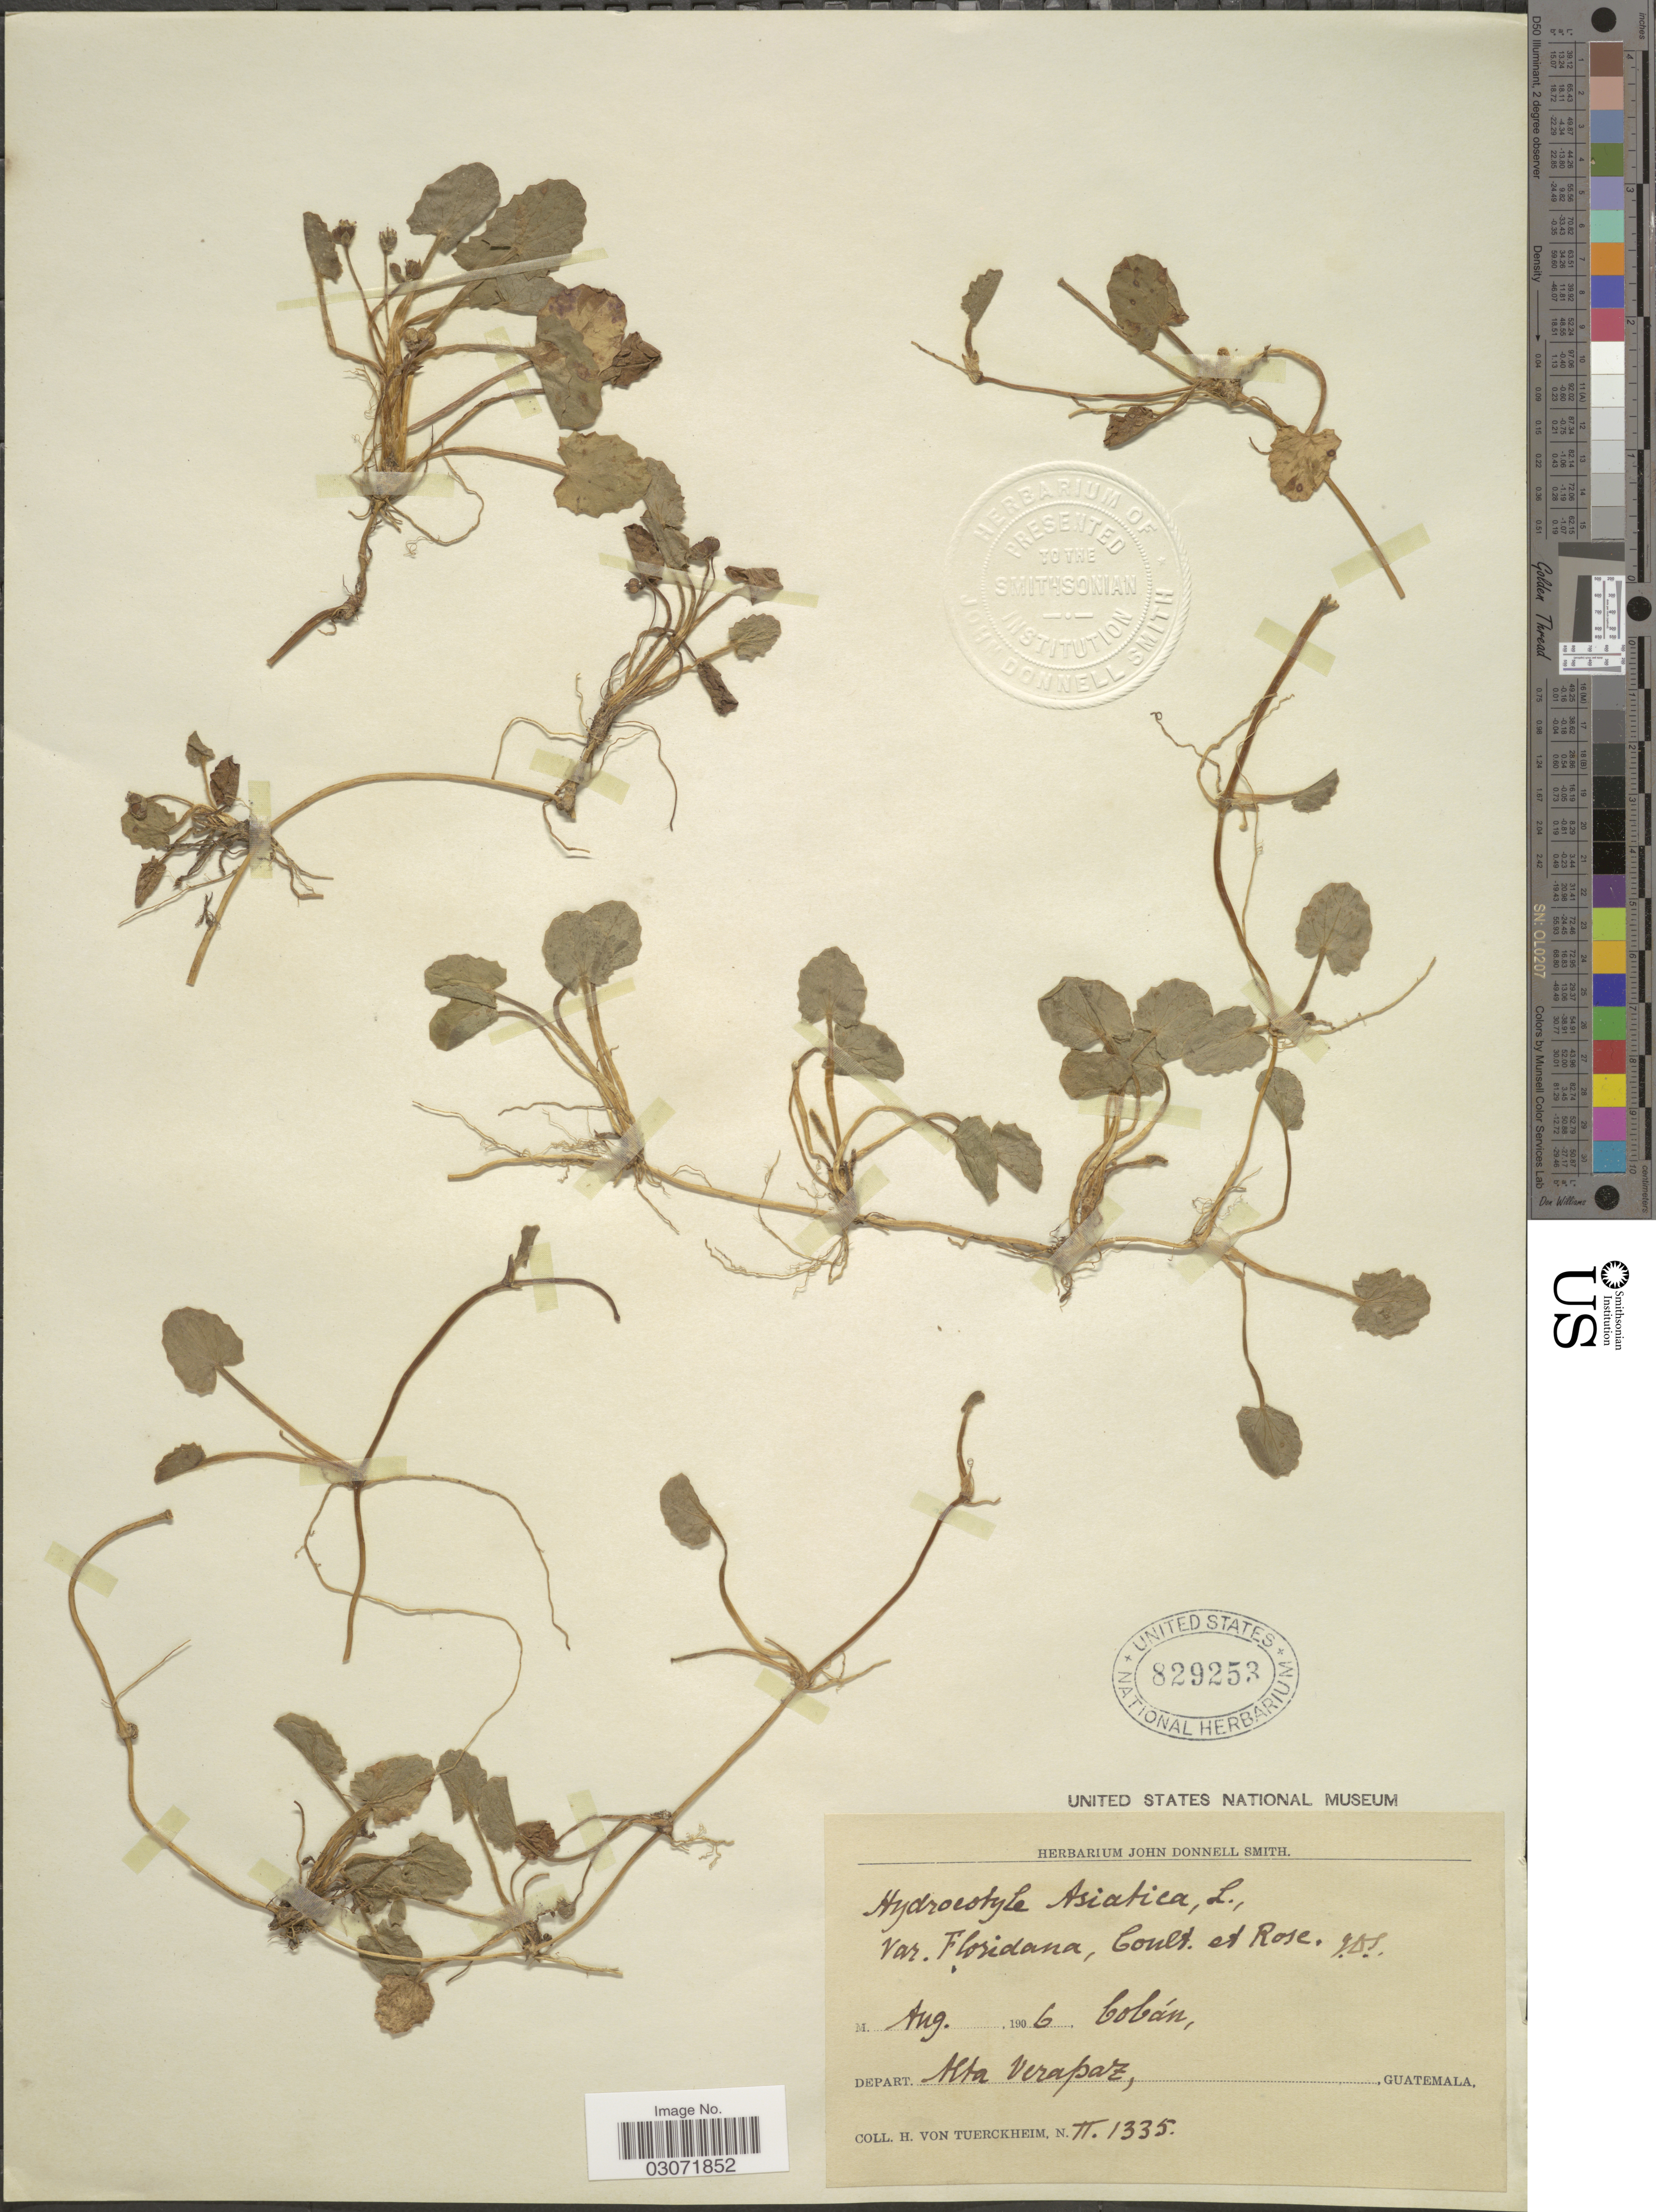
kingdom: Plantae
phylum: Tracheophyta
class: Magnoliopsida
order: Apiales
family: Apiaceae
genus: Centella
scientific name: Centella asiatica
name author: (L.) Urb.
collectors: H. von Türckheim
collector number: II. 1335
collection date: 1906-08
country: Guatemala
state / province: Alta Verapaz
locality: Cobán, Depart. Alta Verapaz.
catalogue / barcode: US 829253